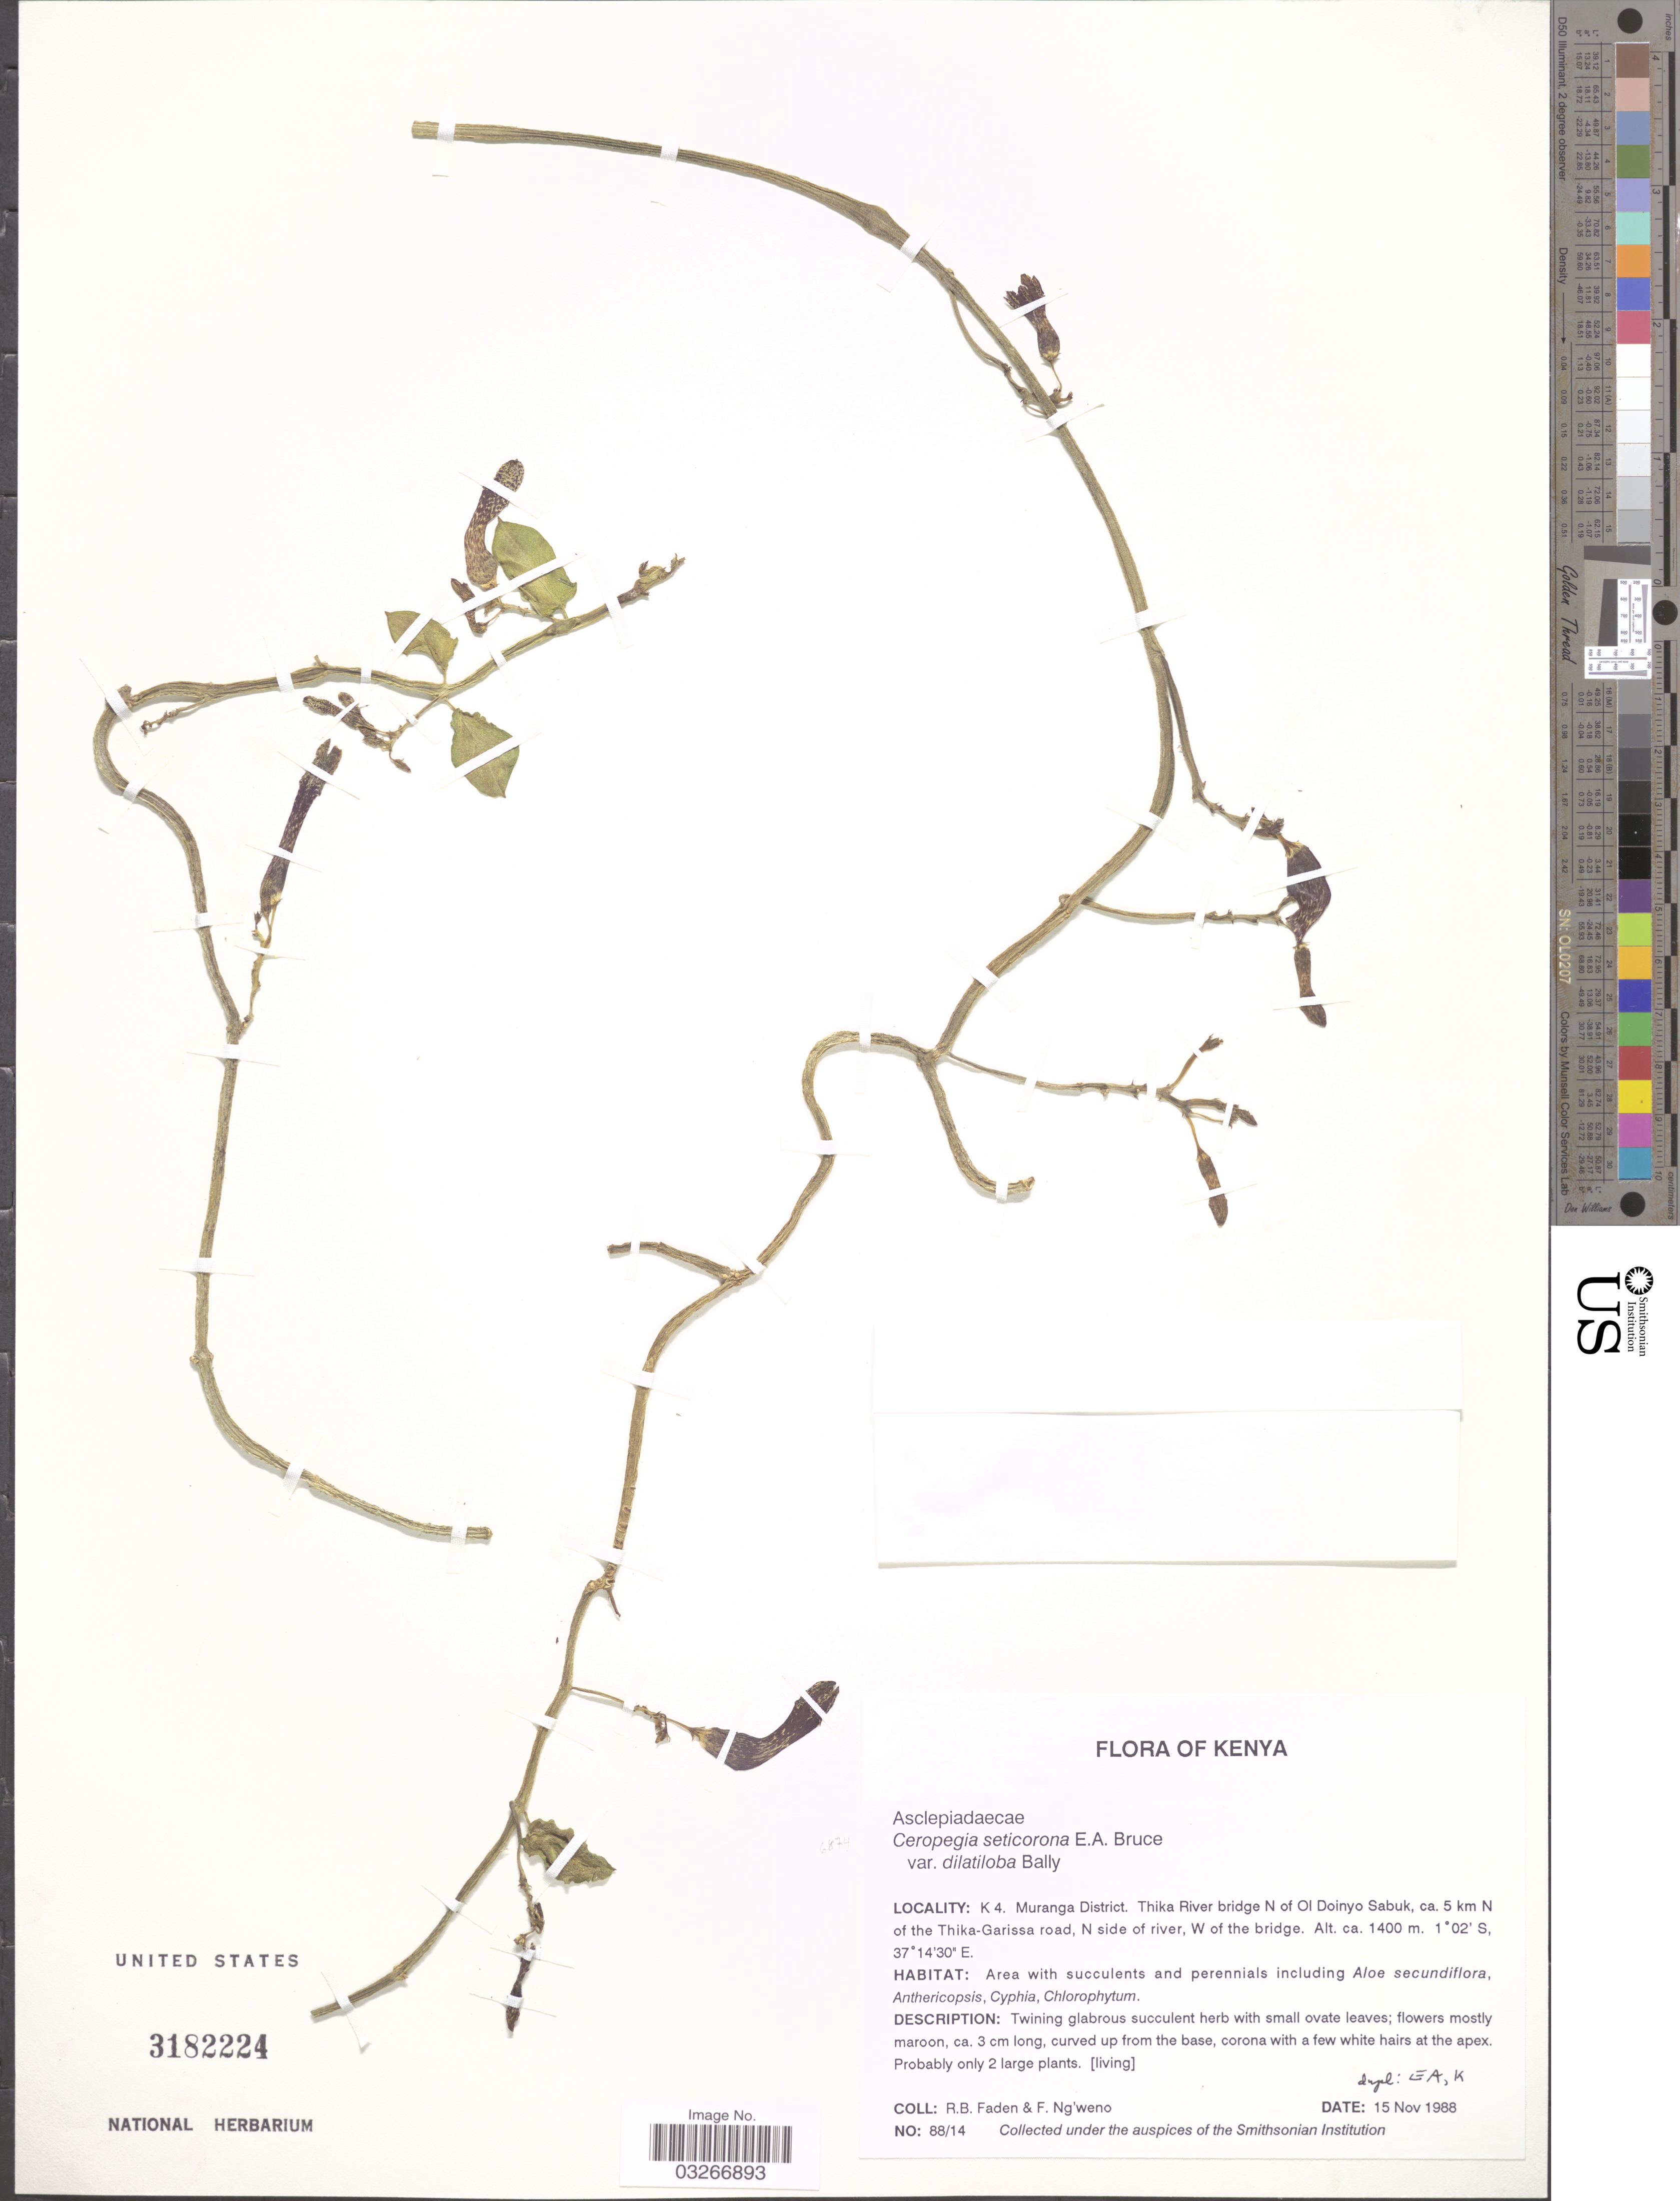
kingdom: Plantae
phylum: Tracheophyta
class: Magnoliopsida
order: Gentianales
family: Apocynaceae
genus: Ceropegia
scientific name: Ceropegia seticorona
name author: E.A. Bruce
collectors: R. B. Faden & F. Ng'weno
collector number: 88/14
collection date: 1988-11-15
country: Kenya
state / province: Murang'a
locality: K 4. Muranga District. Thika River bridge N of Ol Doinyo Sabuk, ca. 5 km N of the Thika-Garissa road, N side of river, W of the bridge.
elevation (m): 1400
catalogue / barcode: US 3182224